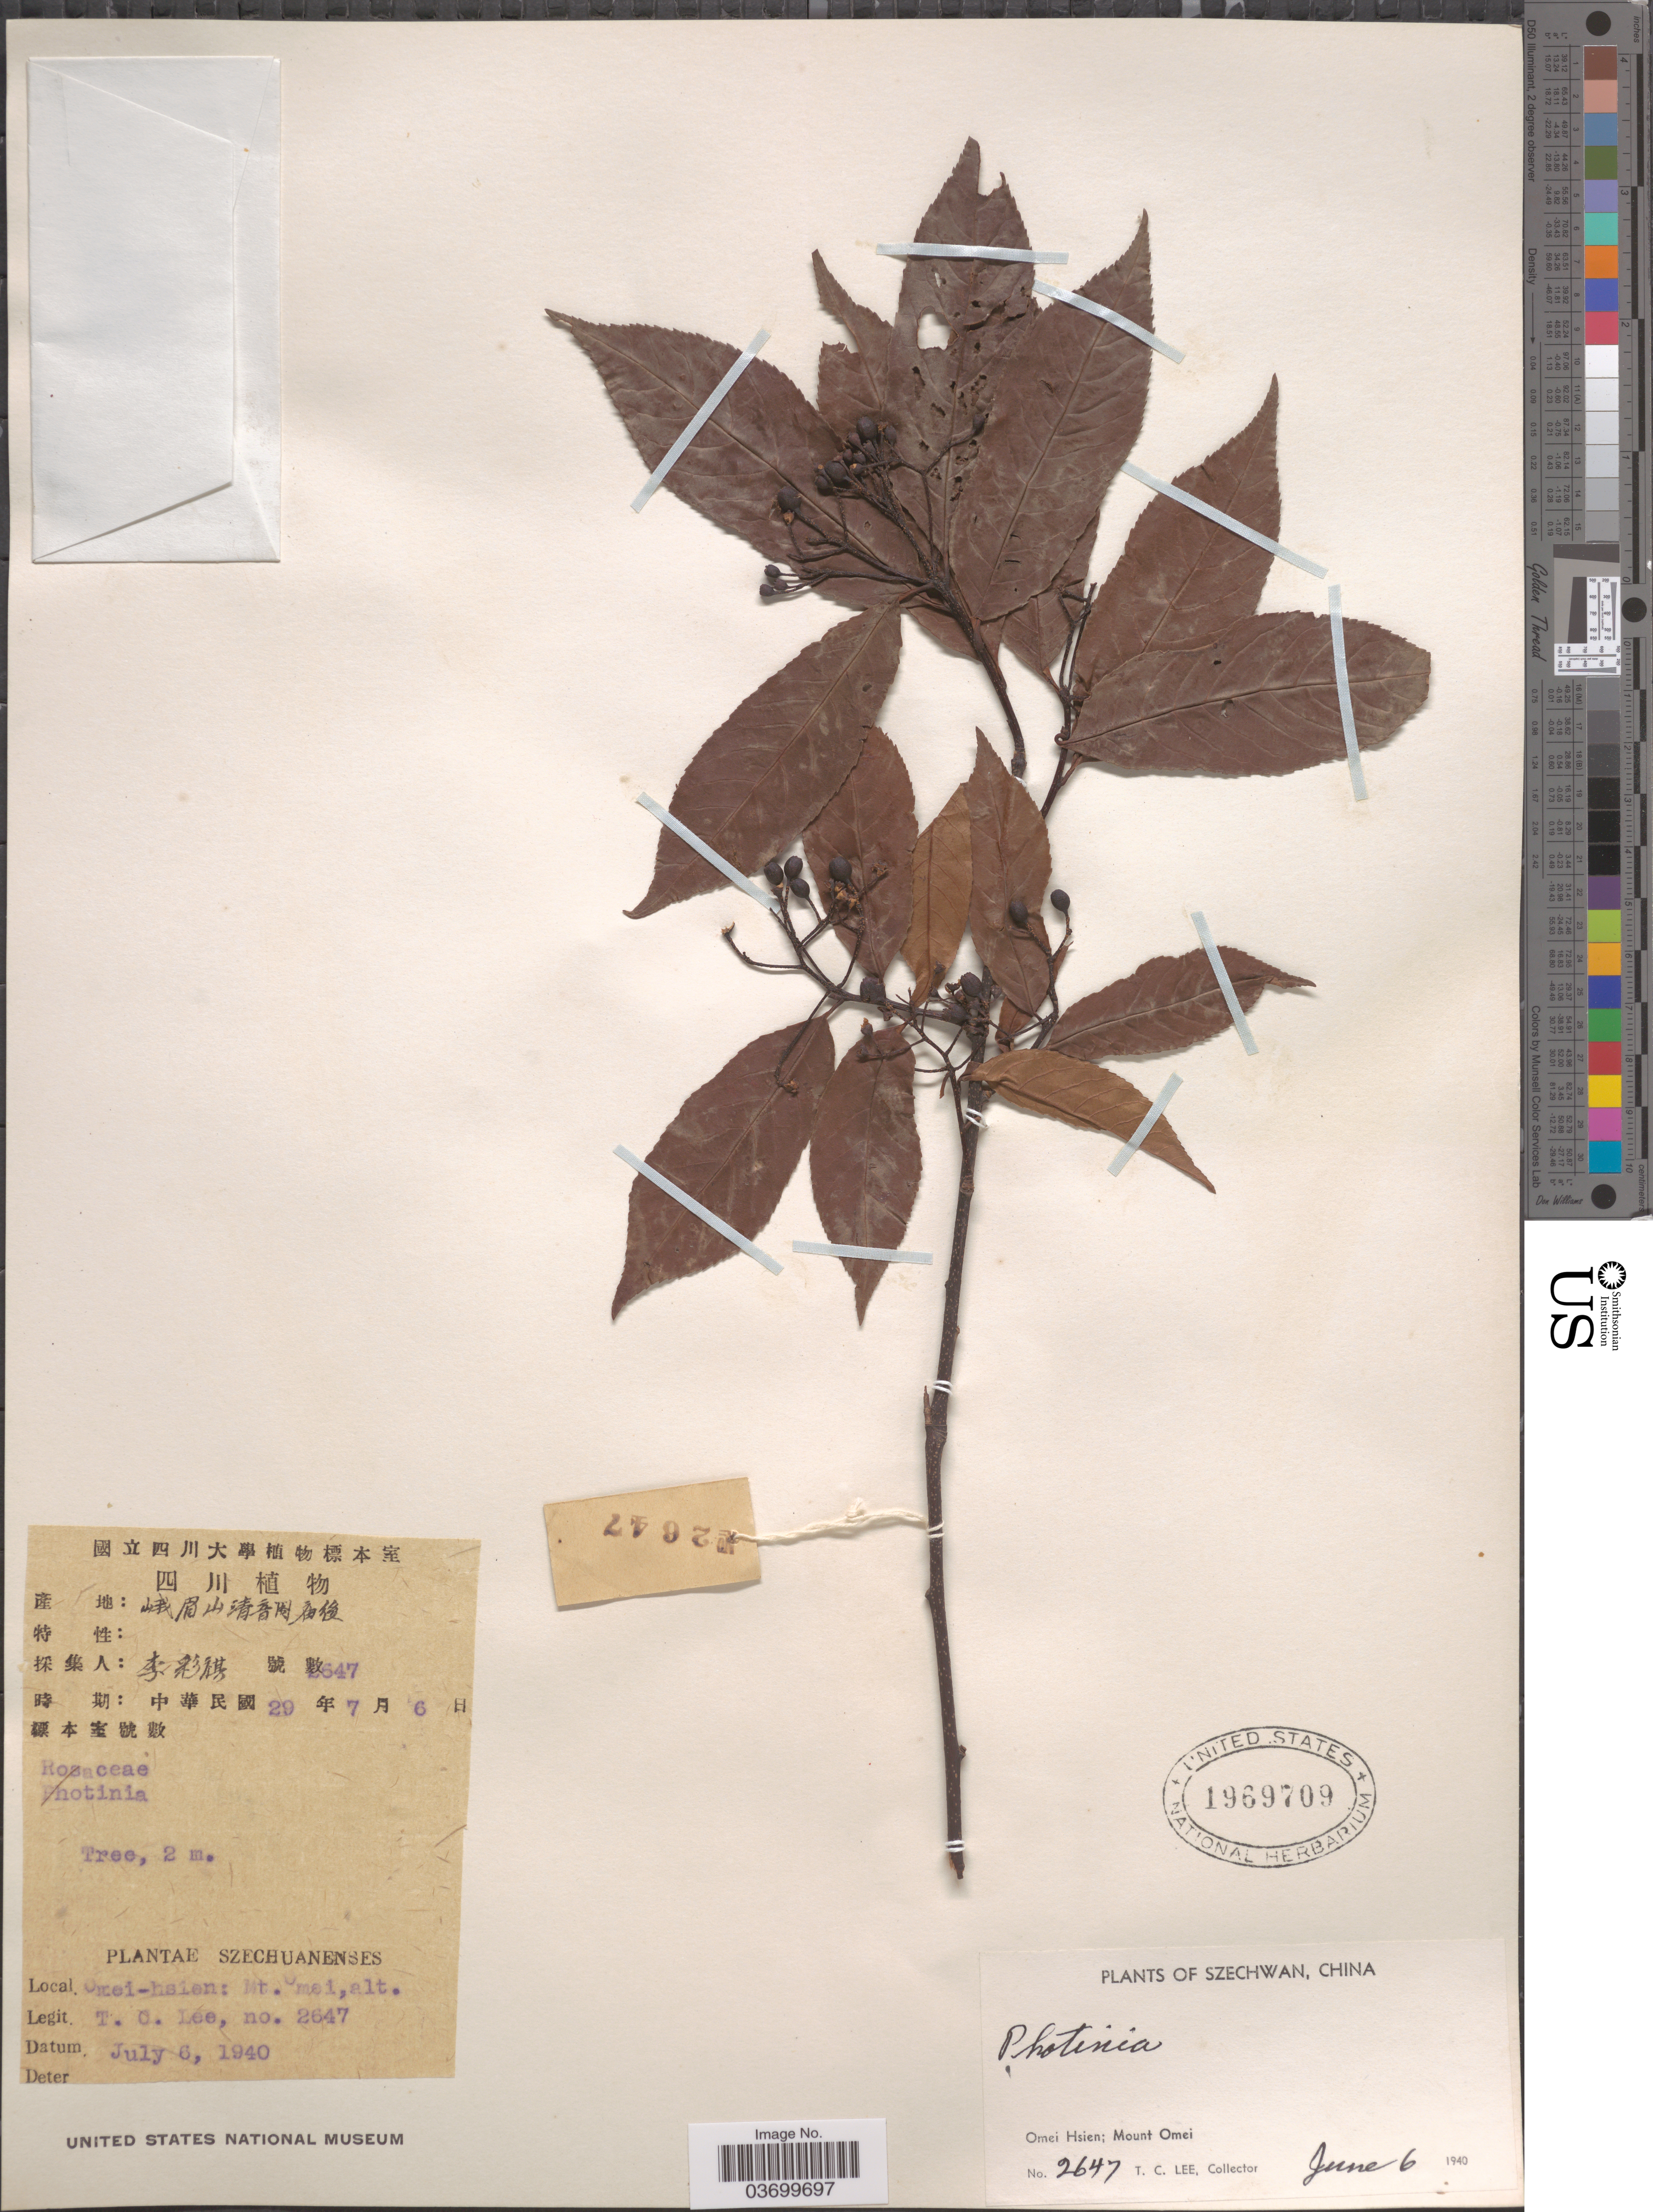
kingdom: Plantae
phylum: Tracheophyta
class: Magnoliopsida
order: Rosales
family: Rosaceae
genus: Photinia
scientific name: Photinia sp.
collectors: T. Lee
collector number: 2647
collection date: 1940-06-06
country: China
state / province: Sichuan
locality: Szechwan. Omei Hsien; Mount Omei.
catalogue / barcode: US 1969709